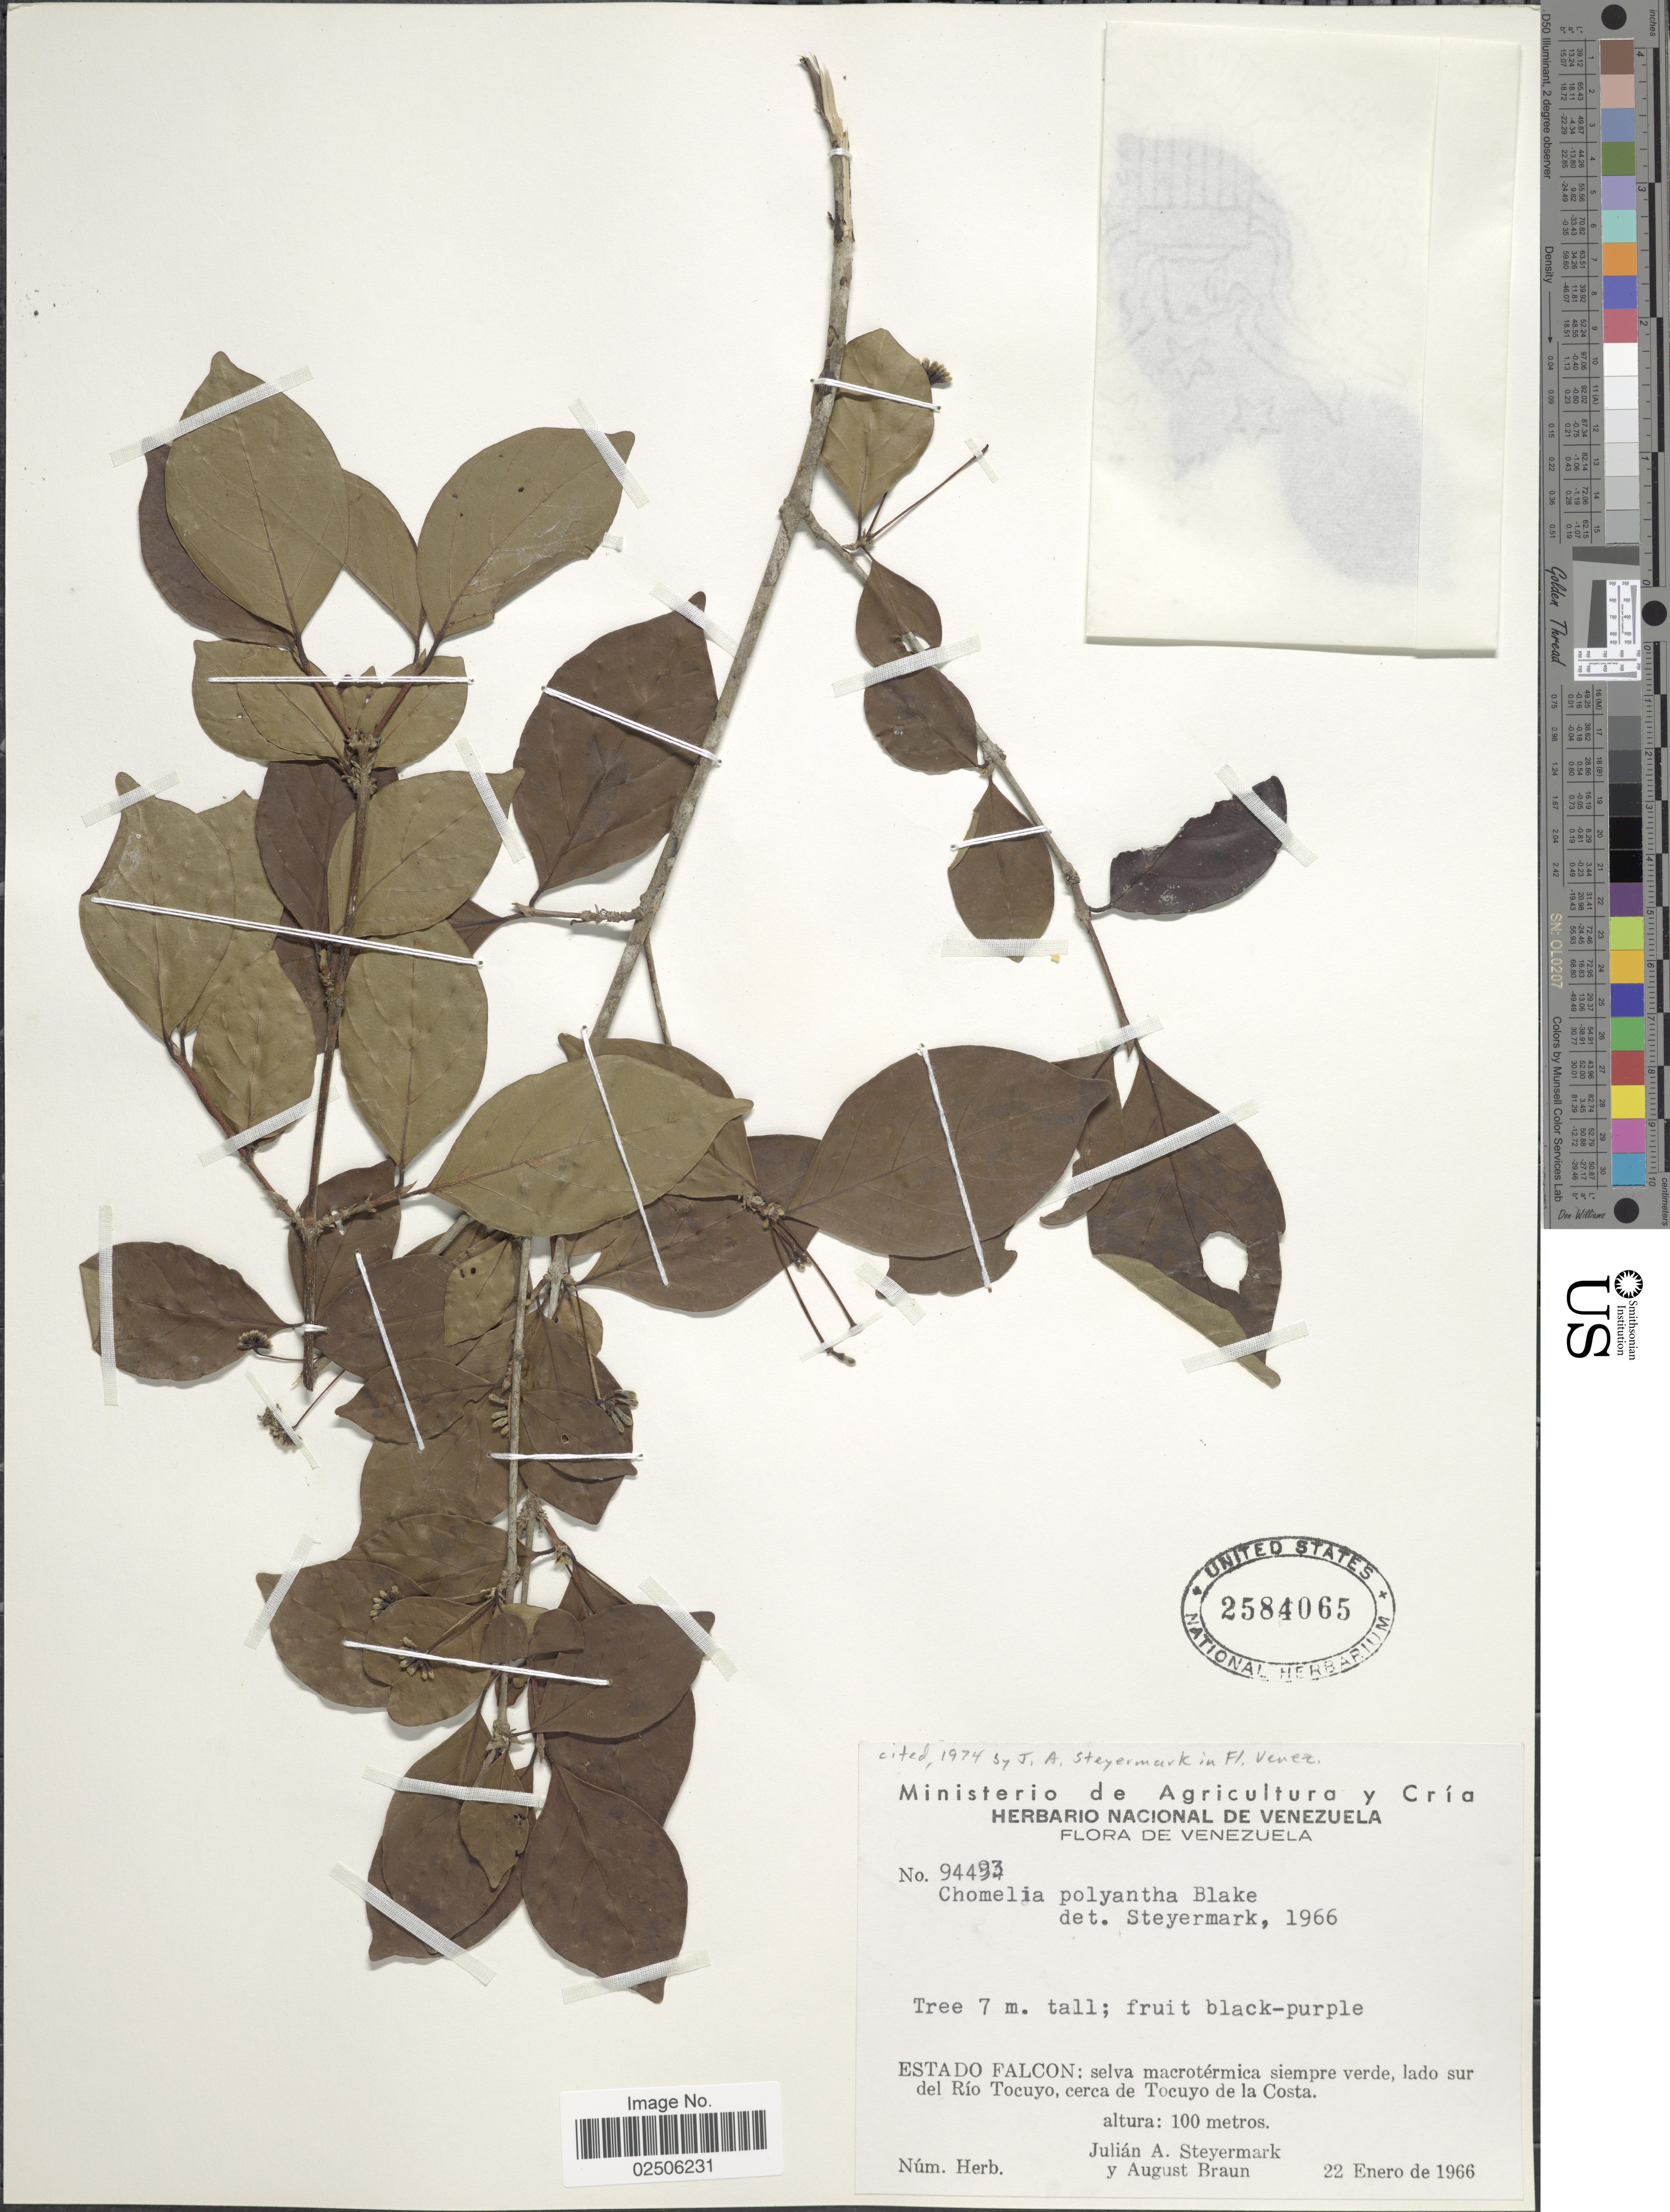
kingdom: Plantae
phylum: Tracheophyta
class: Magnoliopsida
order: Gentianales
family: Rubiaceae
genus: Chomelia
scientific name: Chomelia polyantha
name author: S.F. Blake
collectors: J. Steyermark & A. Braun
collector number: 94493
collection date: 1966-01-22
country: Venezuela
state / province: Falcón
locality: Selva macrotermica siempre verde, lado sur del Rio Tocuyo, cerca de Tocuyo de la Costa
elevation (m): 100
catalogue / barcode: US 2584065